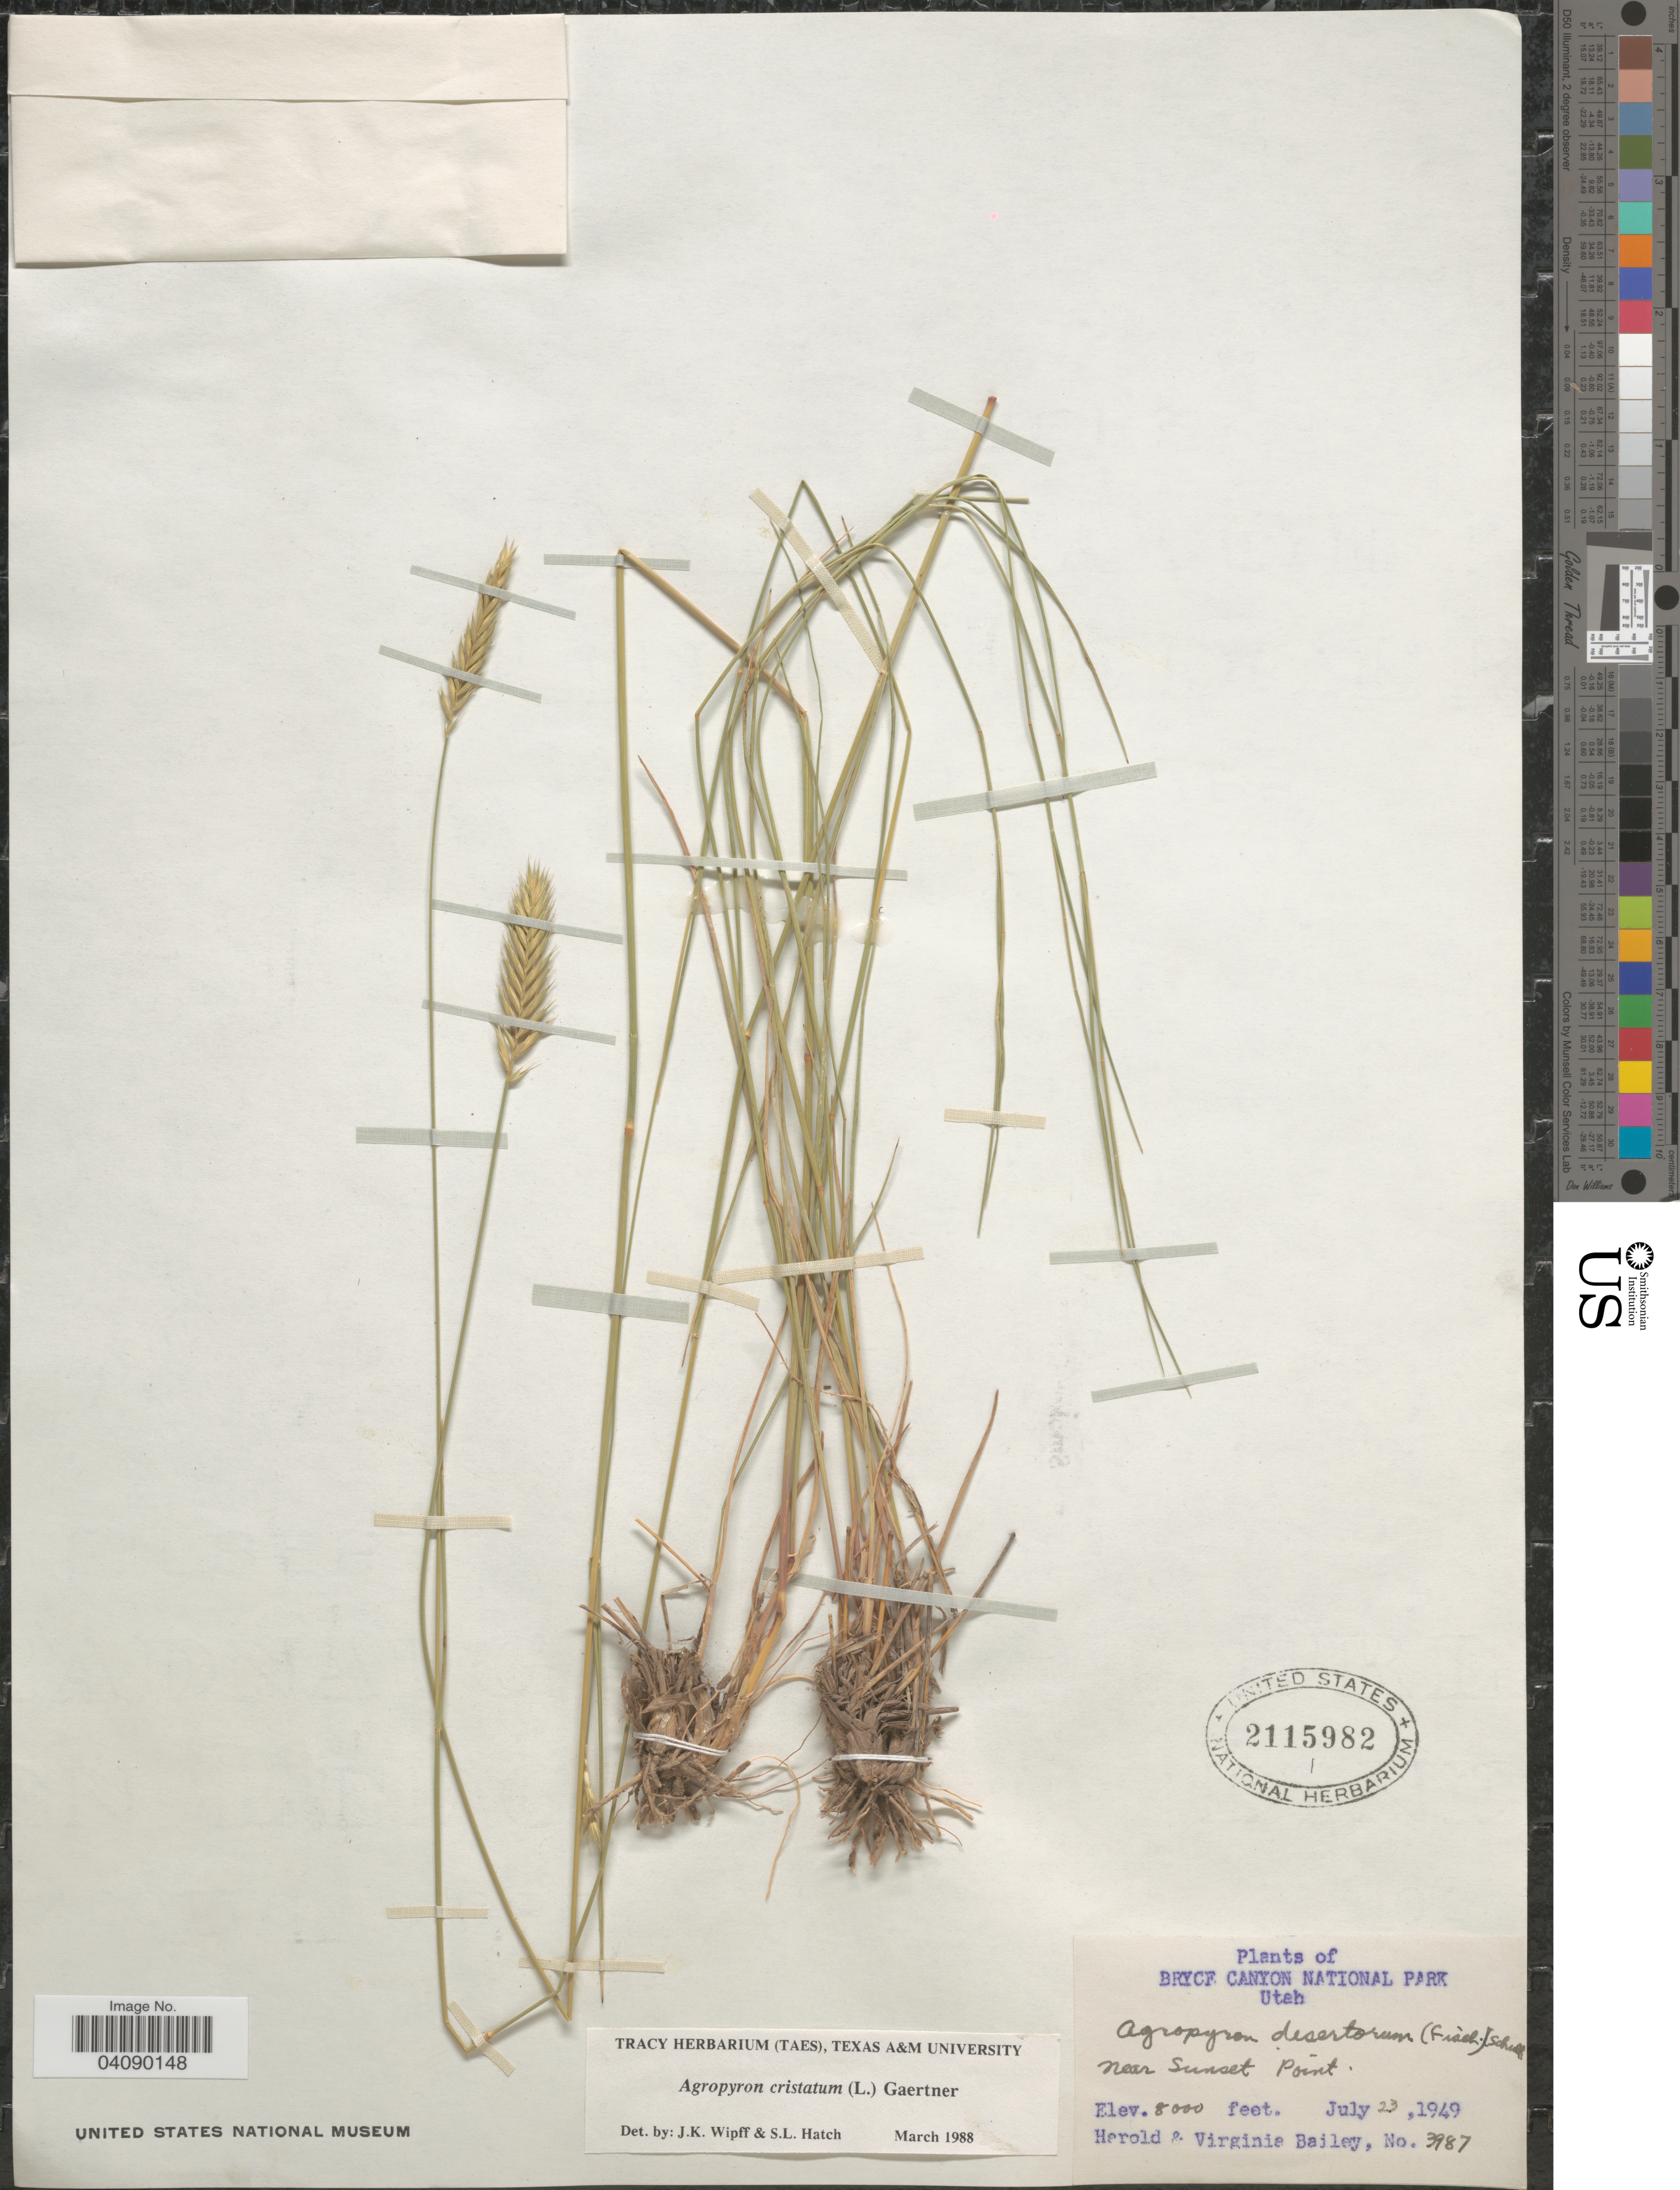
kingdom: Plantae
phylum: Tracheophyta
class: Liliopsida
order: Poales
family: Poaceae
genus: Agropyron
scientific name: Agropyron cristatum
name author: (L.) Gaertn.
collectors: H. Bailey & V. L. Bailey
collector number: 3987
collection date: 1949-07-23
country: United States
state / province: Utah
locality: Bryce Canyon National Park. Near Sunset Point.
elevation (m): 2438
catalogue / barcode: US 2115982